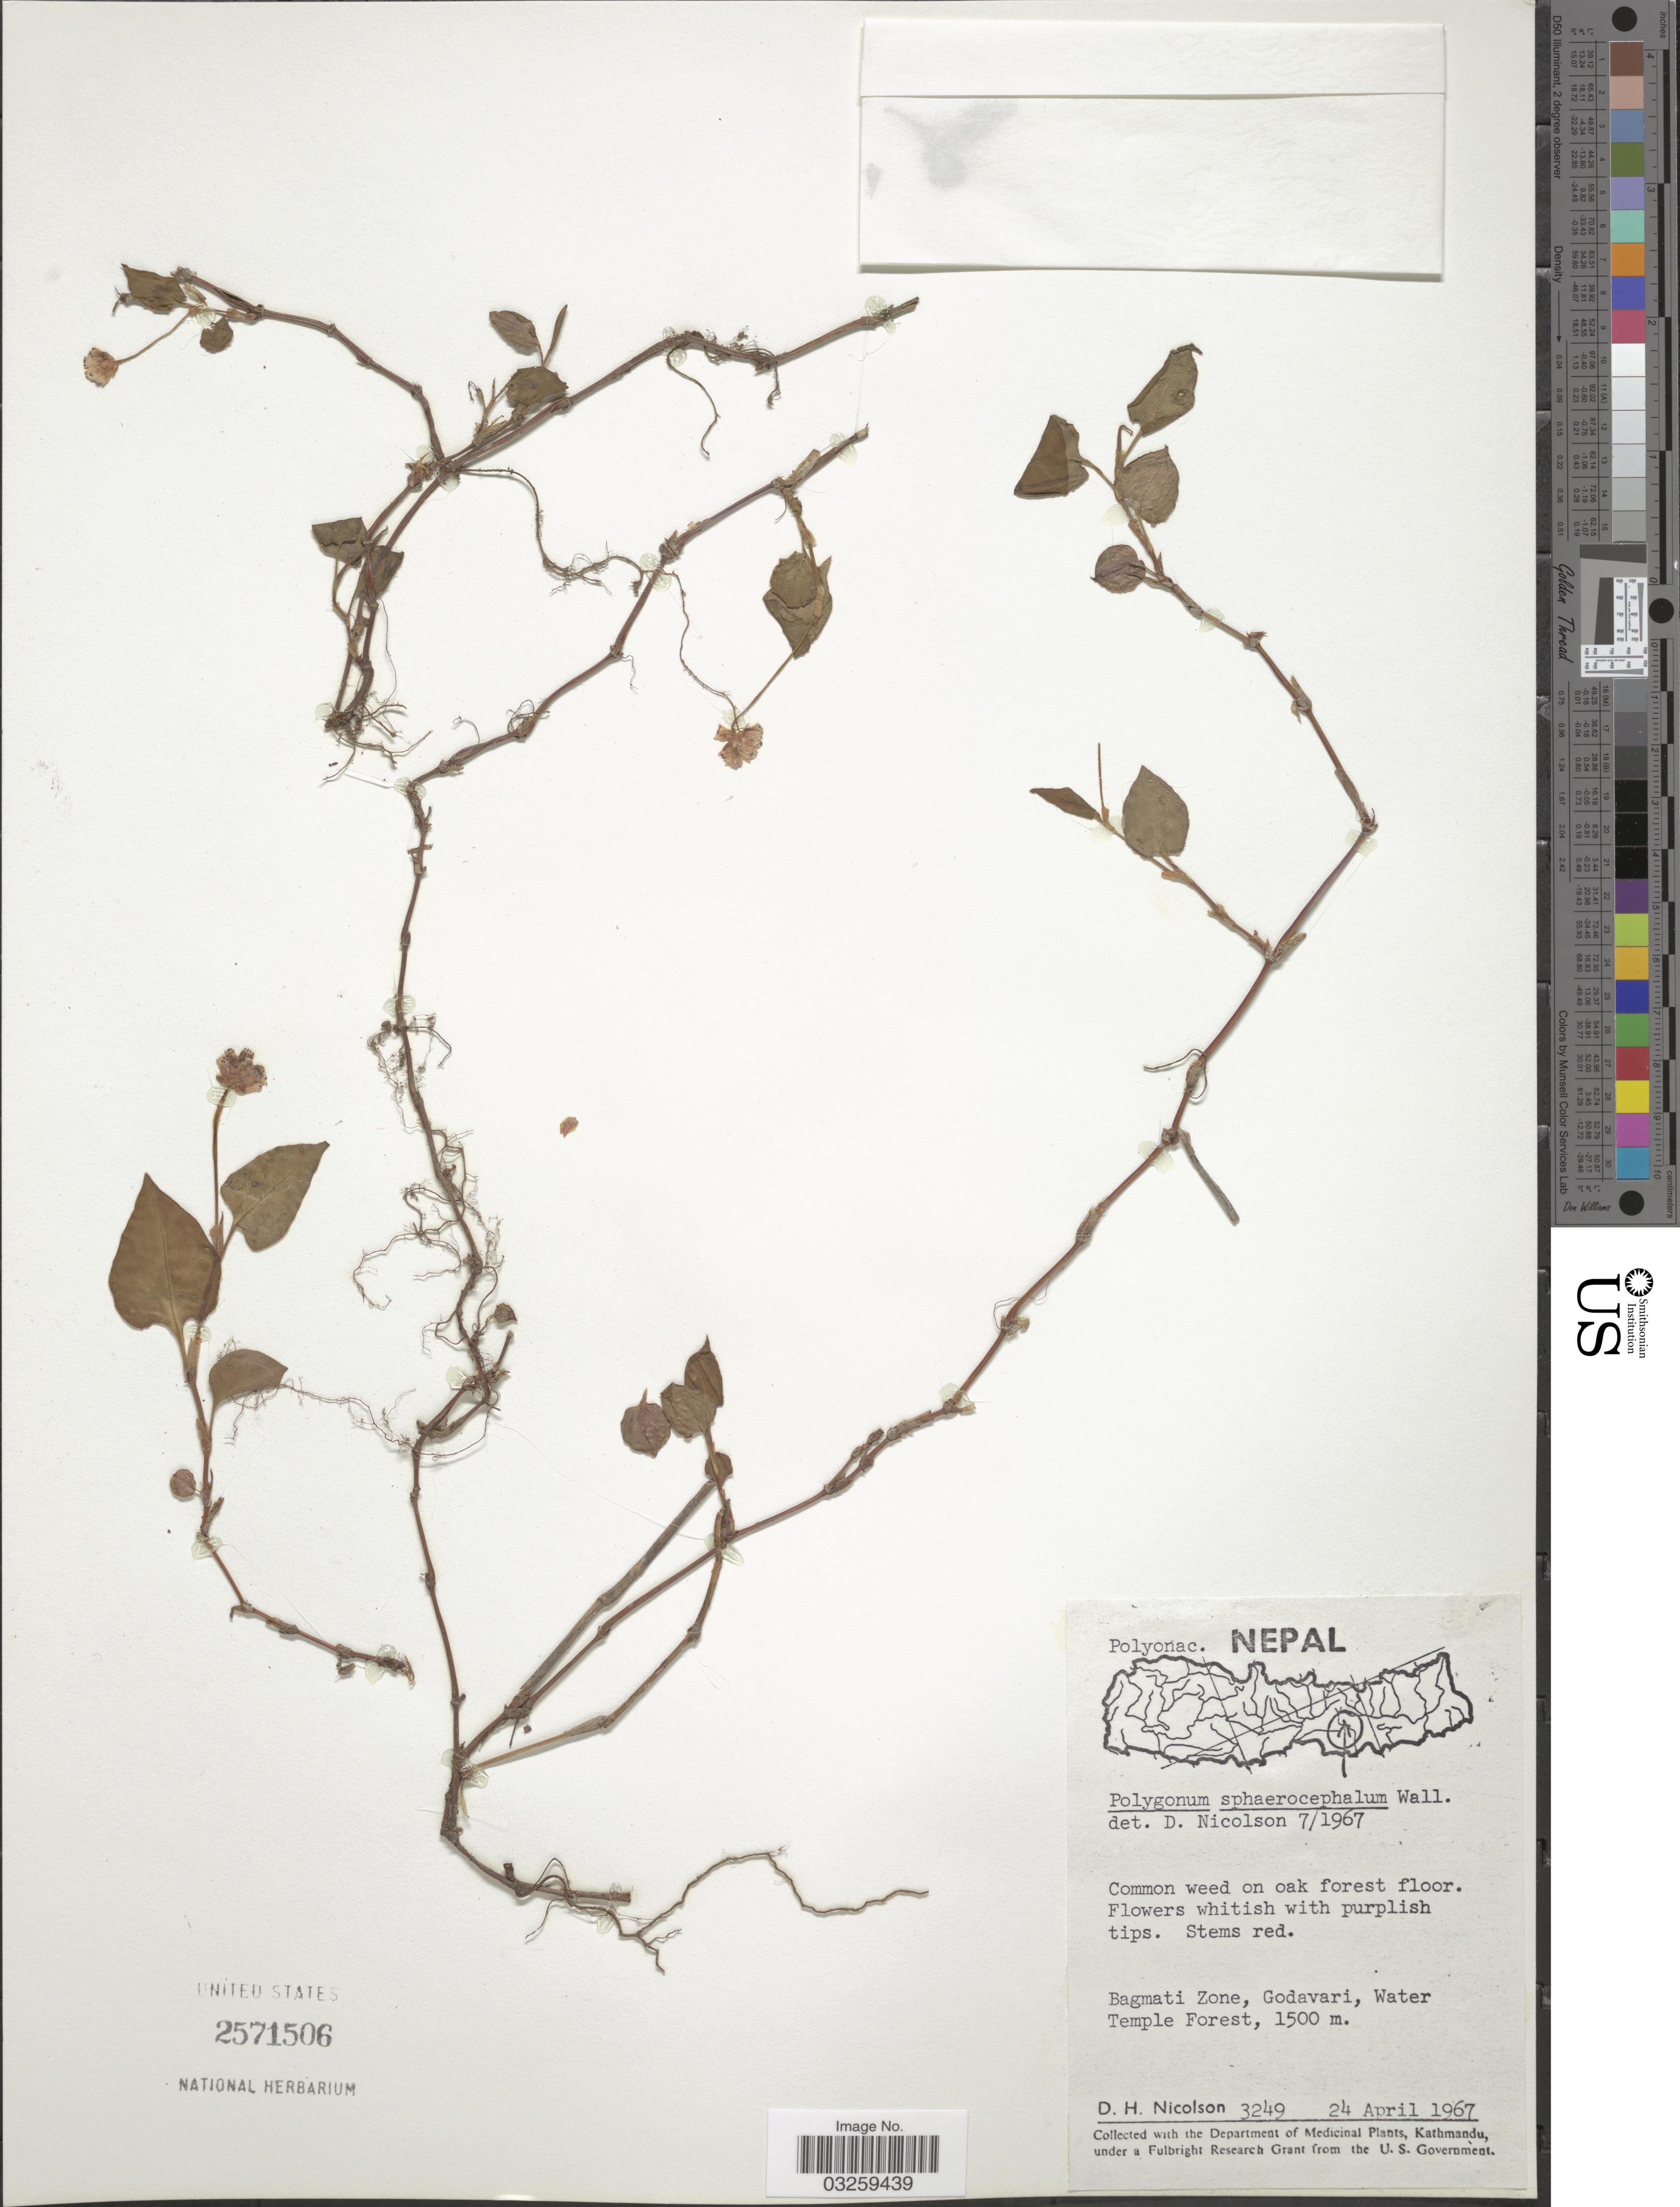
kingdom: Plantae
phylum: Tracheophyta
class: Magnoliopsida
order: Caryophyllales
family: Polygonaceae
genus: Polygonum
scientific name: Polygonum sphaerostachyum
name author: Meisn.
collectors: D. H. Nicolson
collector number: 3249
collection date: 1967-04-24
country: Nepal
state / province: Bagmati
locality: Bagmati Zone, Godavari, Water Temple Forest.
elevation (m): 1500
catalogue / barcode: US 2571506